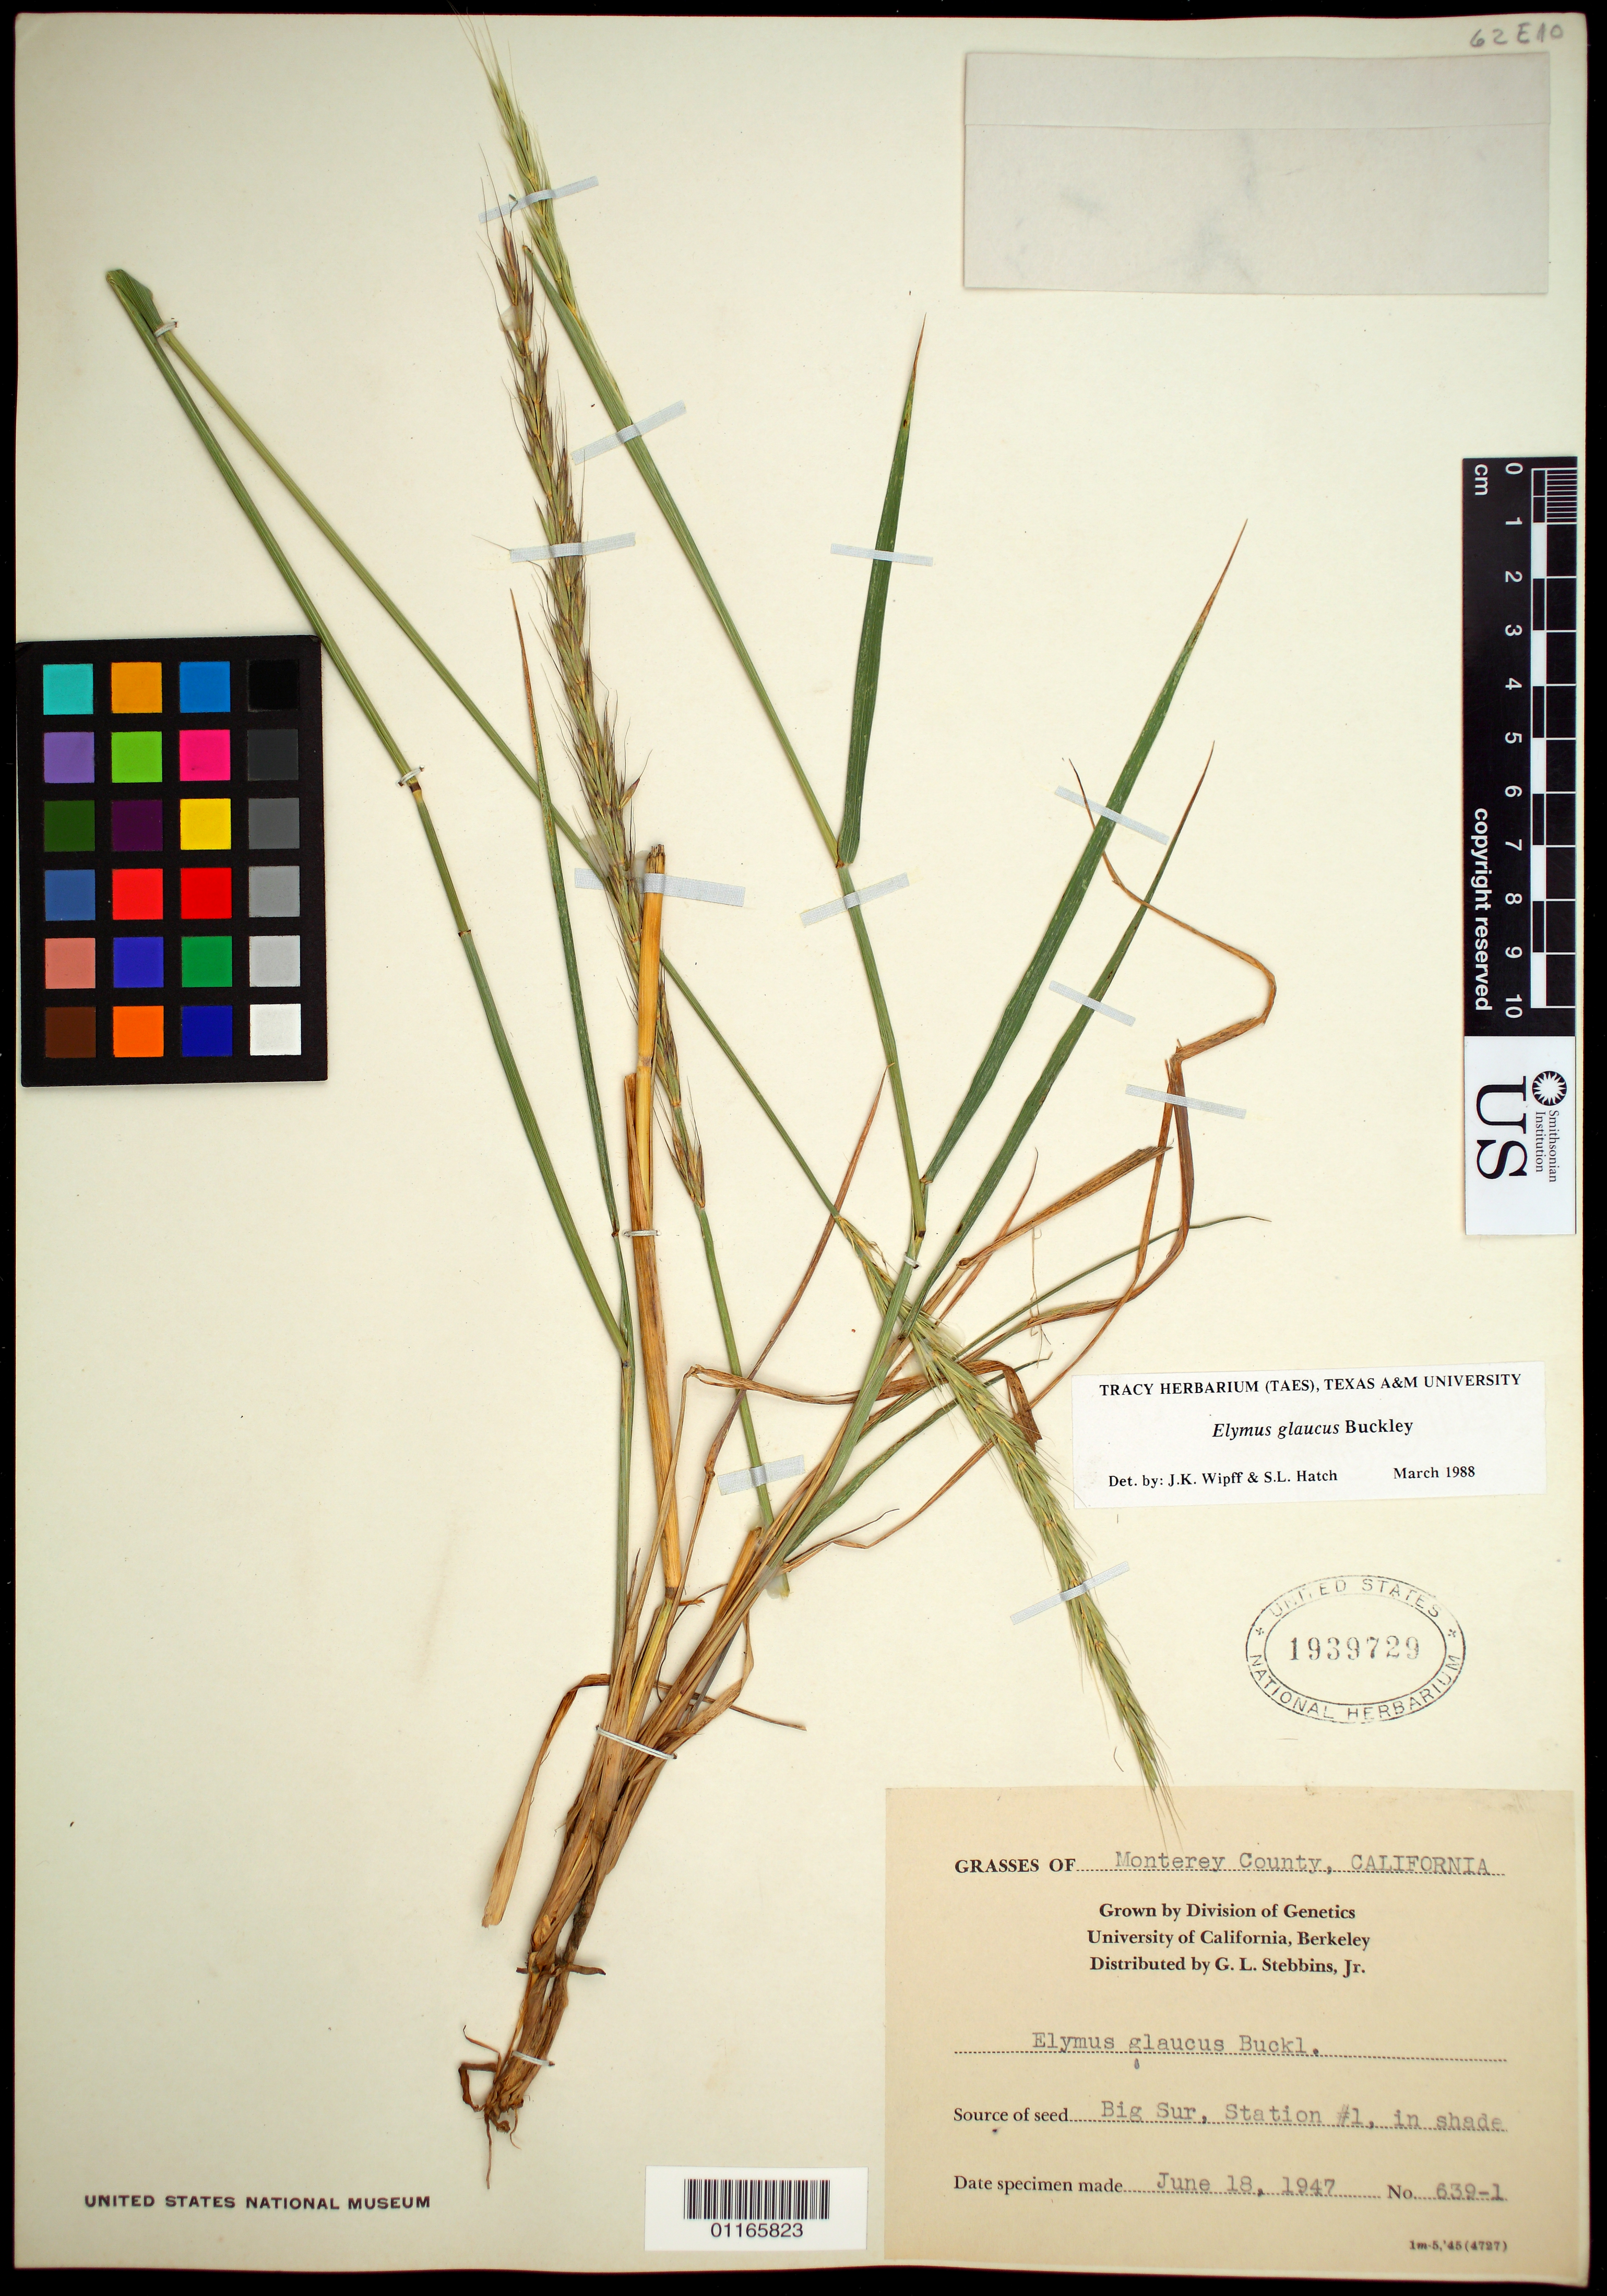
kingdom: Plantae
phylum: Tracheophyta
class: Liliopsida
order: Poales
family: Poaceae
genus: Elymus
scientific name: Elymus glaucus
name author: Buckley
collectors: G. L. Stebbins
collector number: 639-1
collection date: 1947-06-18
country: United States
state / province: California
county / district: Monterey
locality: Source of Seed: Big Sur, Station #1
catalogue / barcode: US 1939729